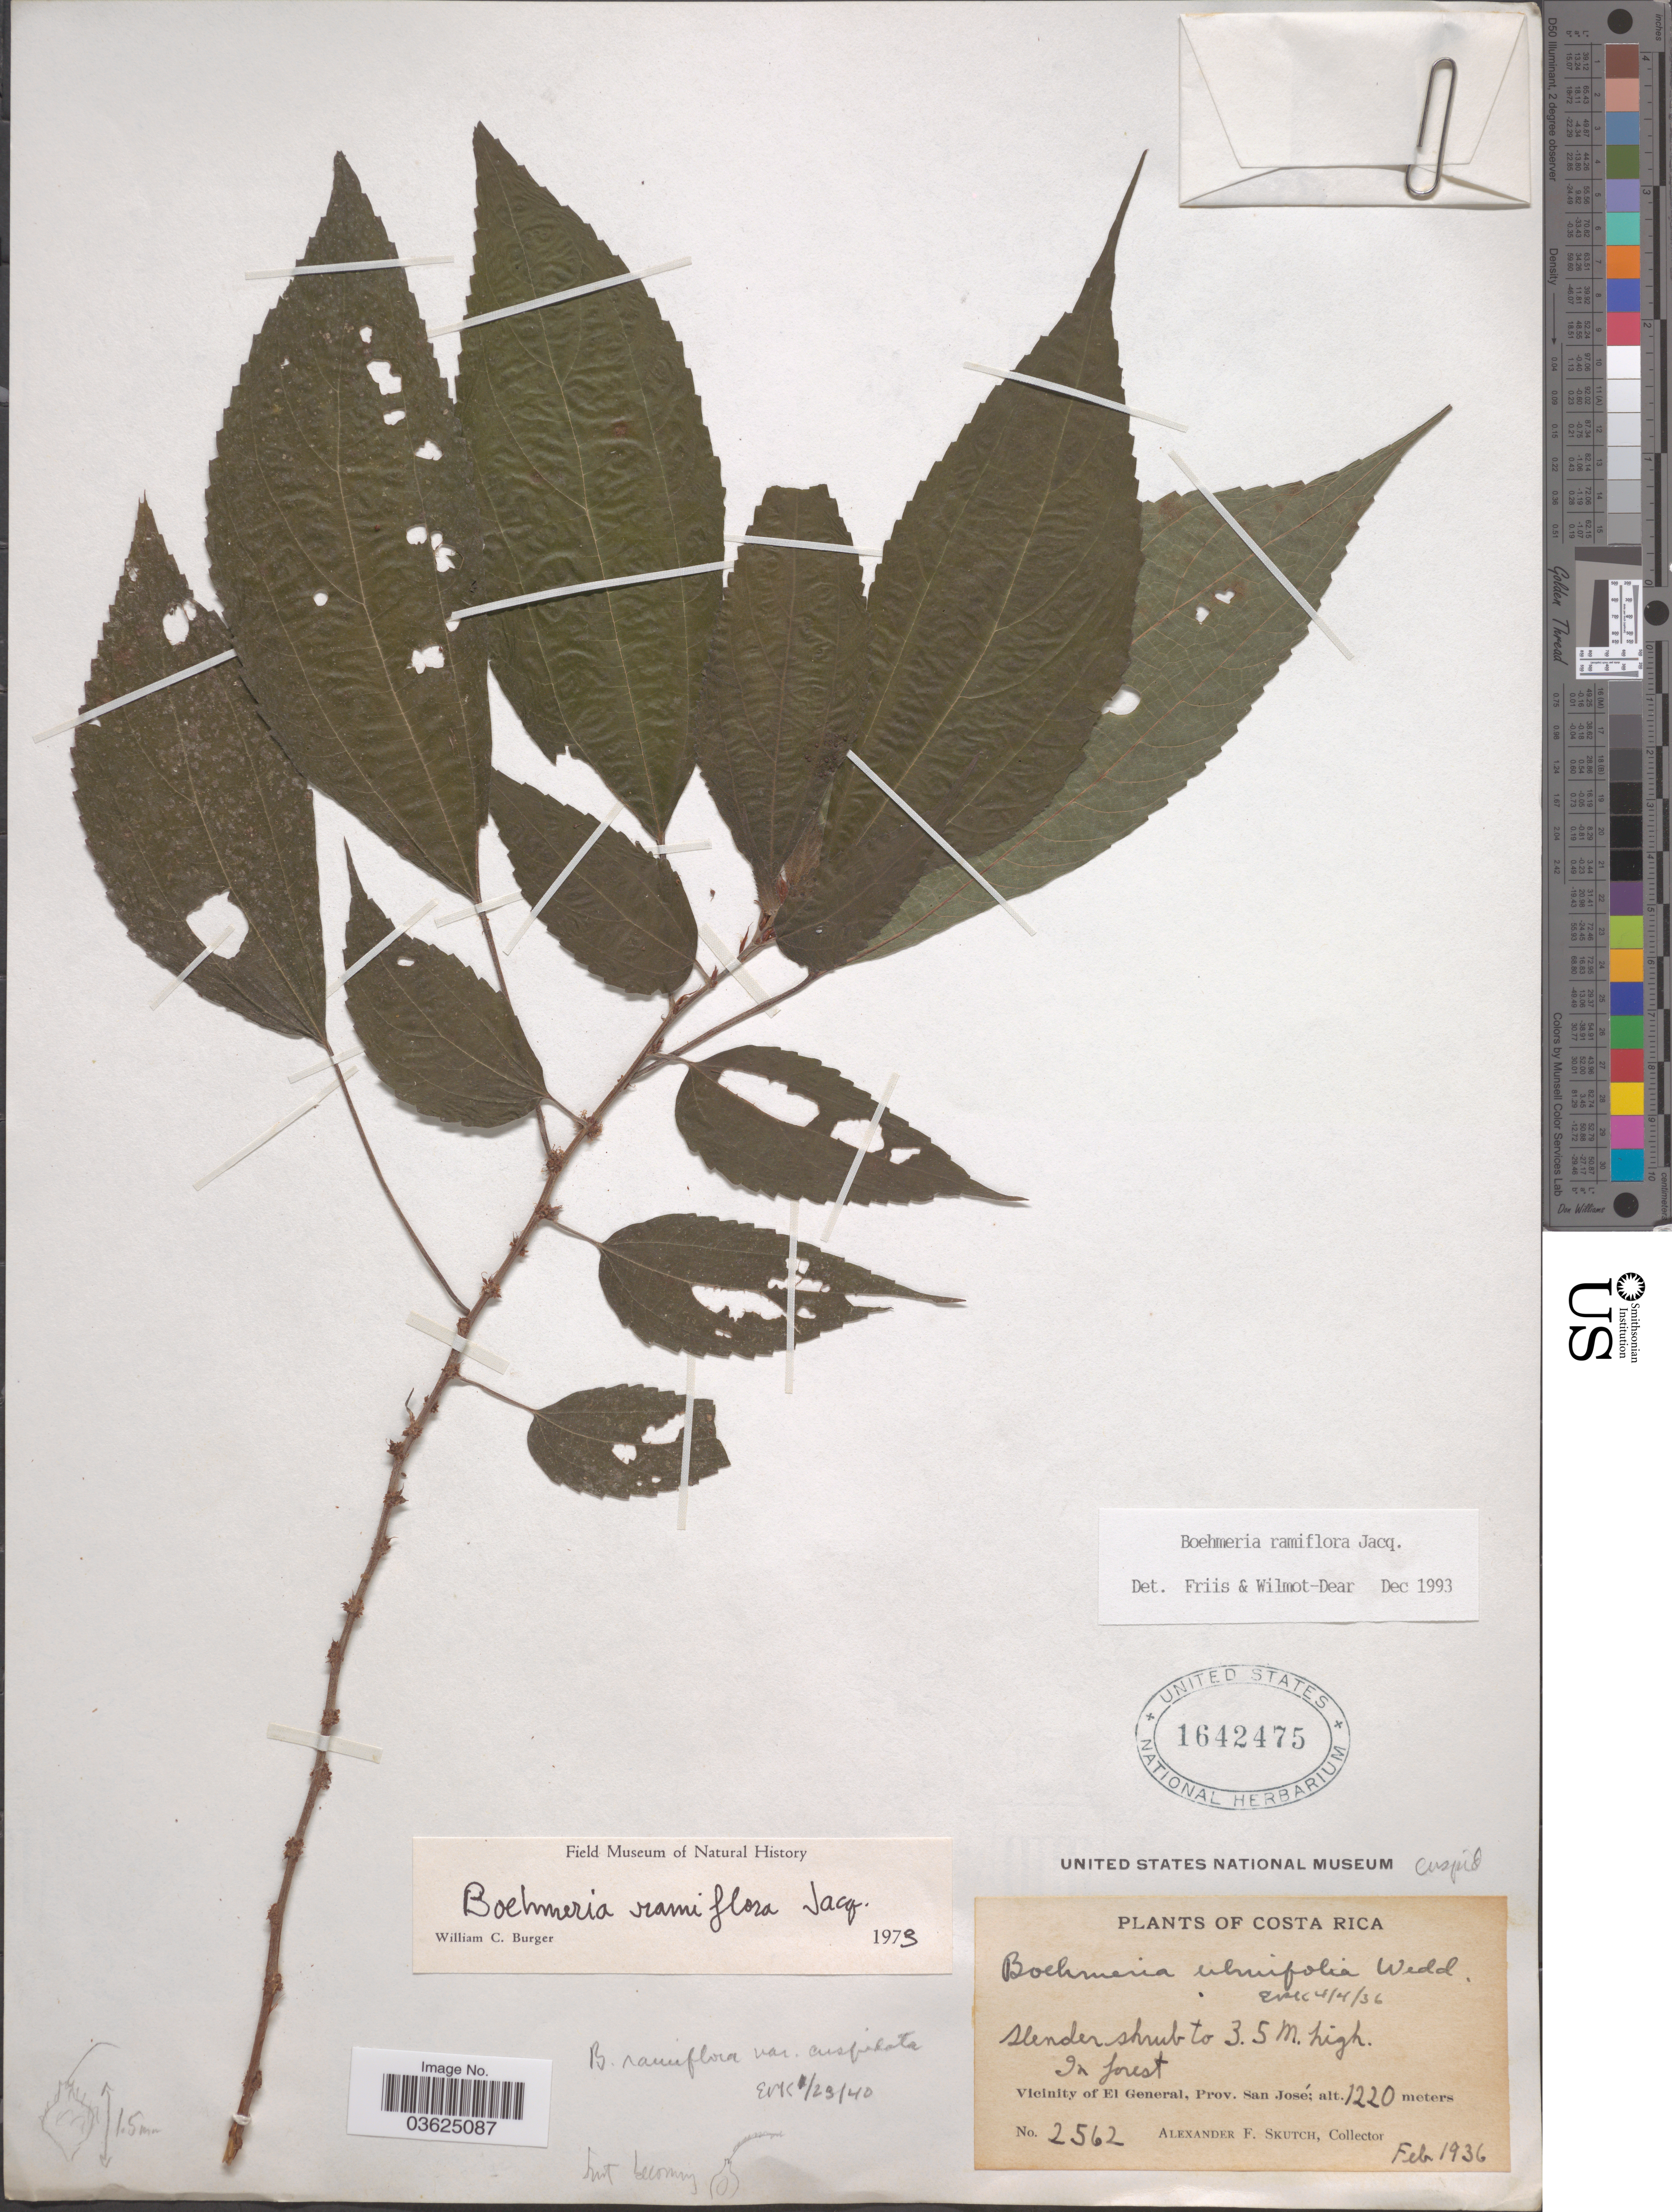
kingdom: Plantae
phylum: Tracheophyta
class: Magnoliopsida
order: Rosales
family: Urticaceae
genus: Boehmeria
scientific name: Boehmeria ramiflora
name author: Jacq.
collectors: A. F. Skutch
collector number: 2562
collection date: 1936-02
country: Costa Rica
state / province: San José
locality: Vicinity of El General.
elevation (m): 1220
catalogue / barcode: US 1642475